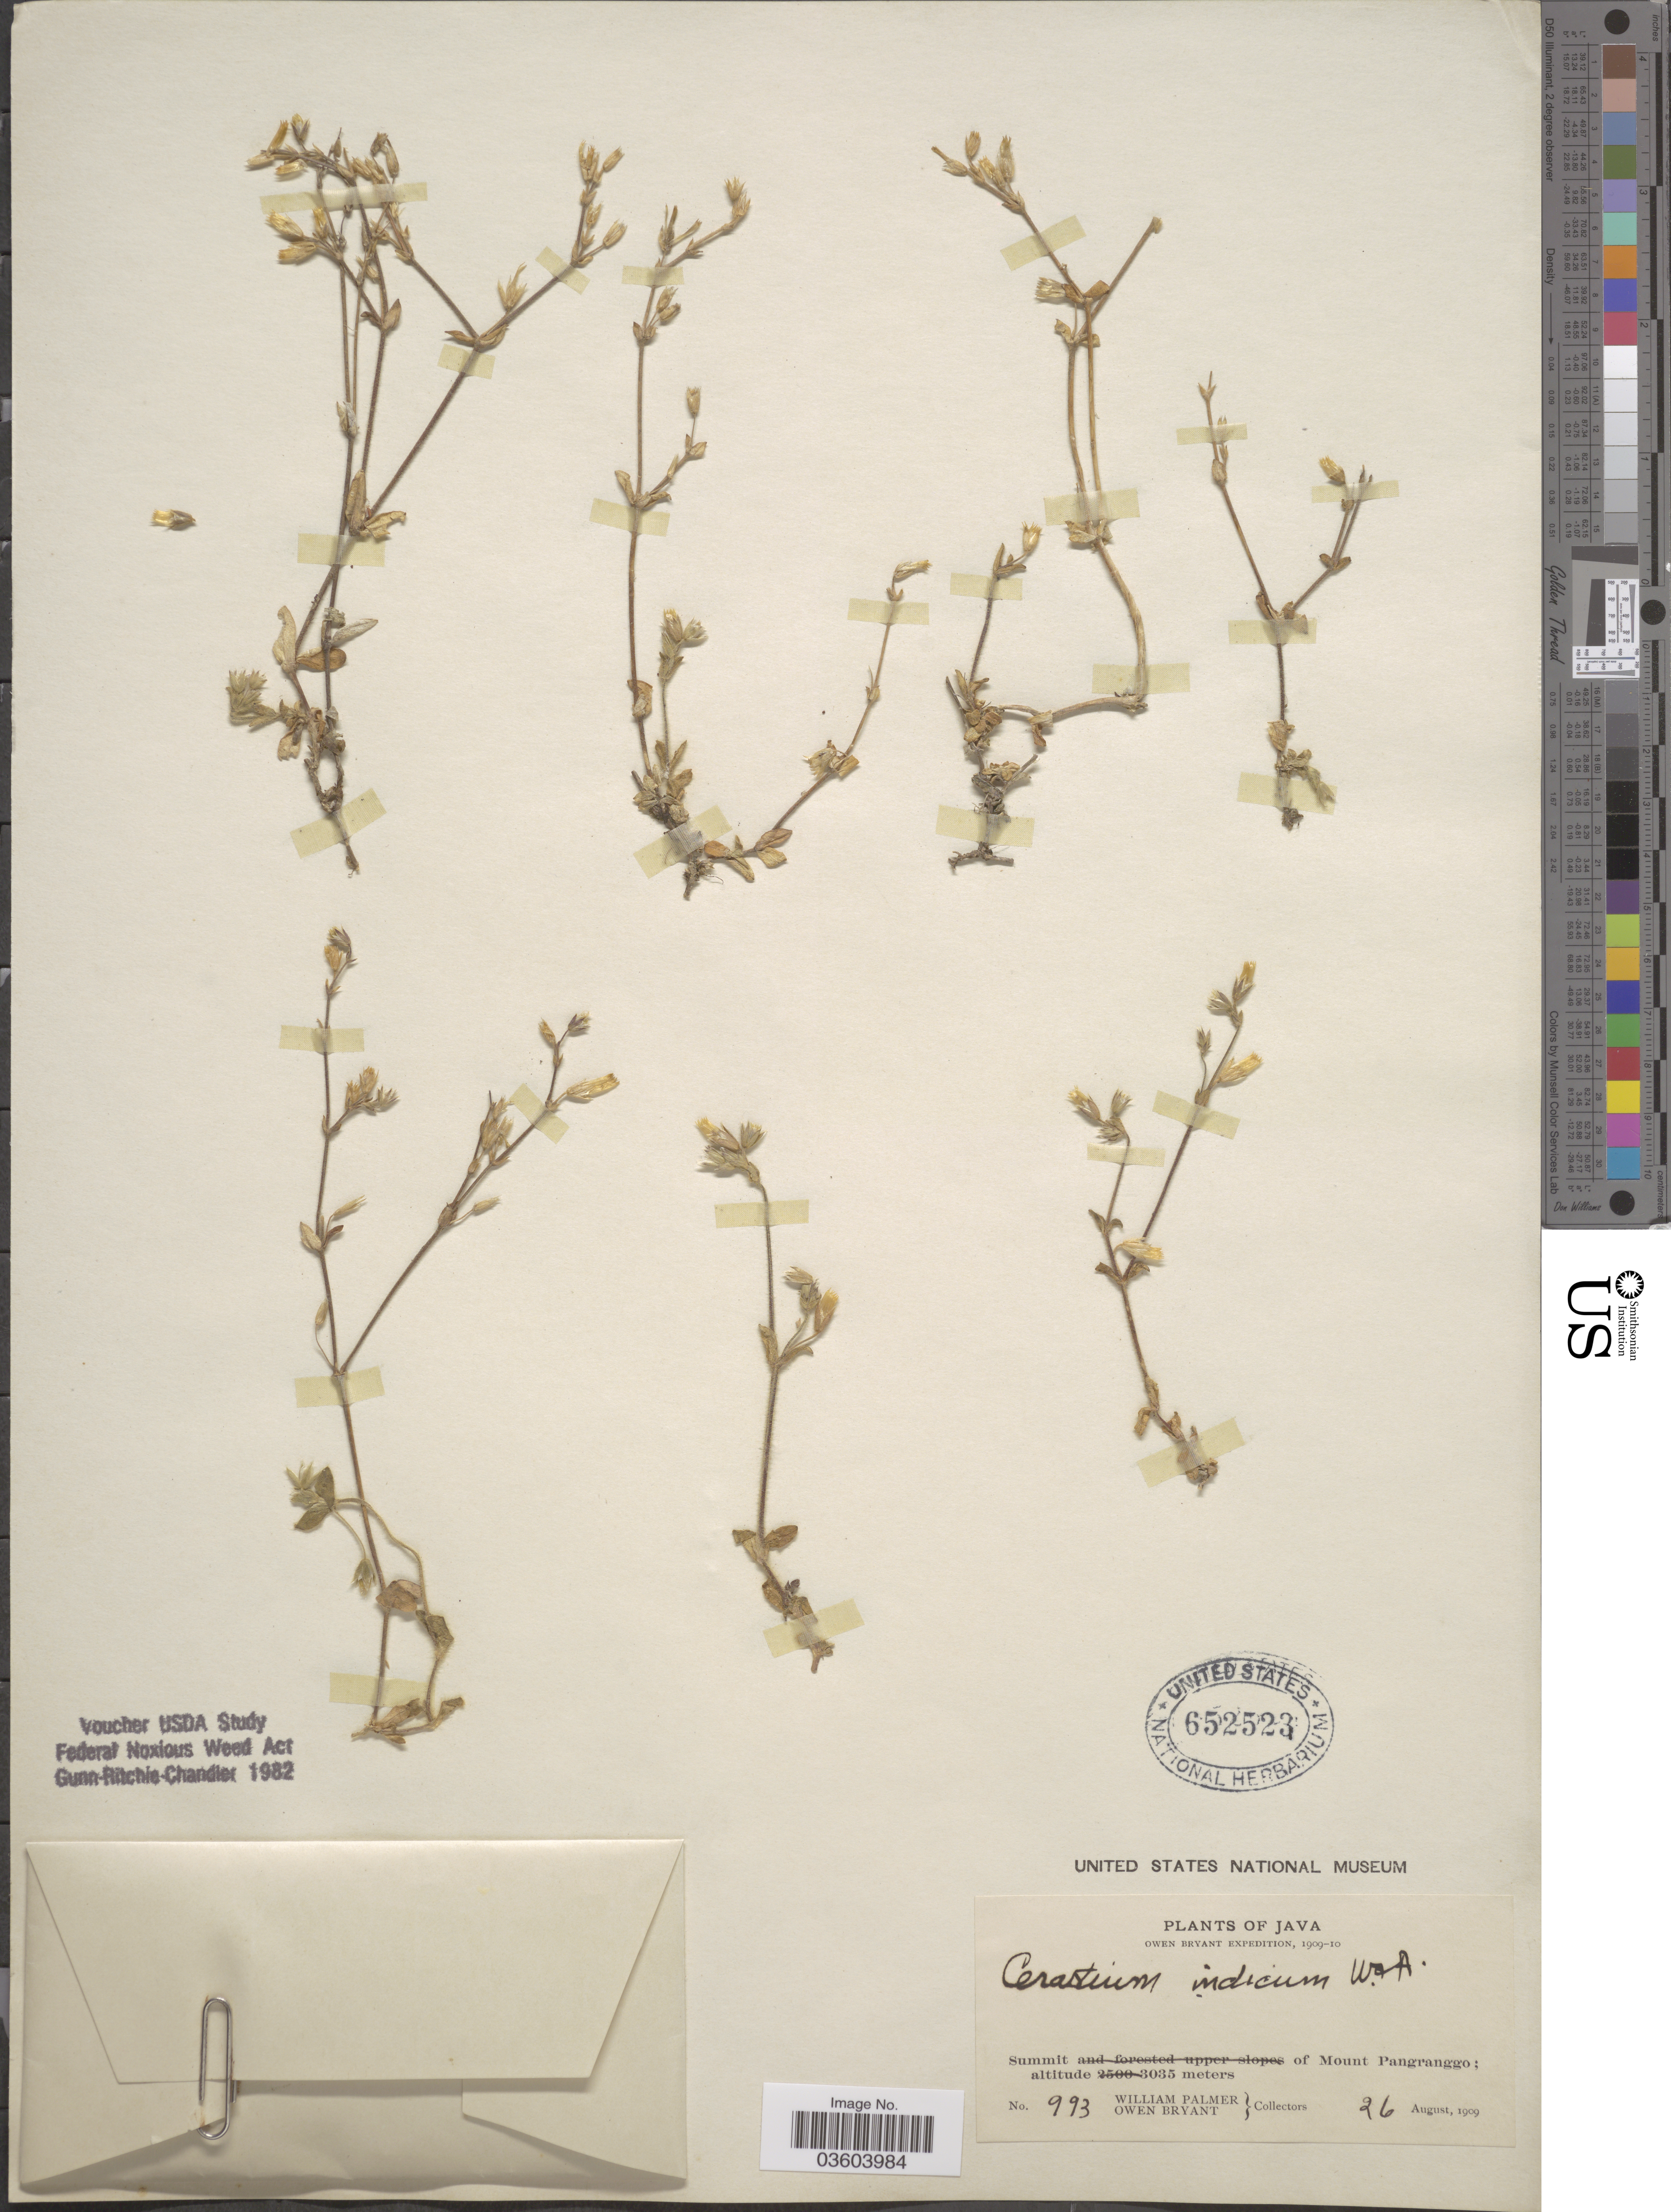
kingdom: Plantae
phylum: Tracheophyta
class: Magnoliopsida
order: Caryophyllales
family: Caryophyllaceae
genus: Cerastium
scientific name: Cerastium indicum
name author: Wight & Arn.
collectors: W. Palmer & O. Bryant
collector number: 993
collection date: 1909-08-26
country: Indonesia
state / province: Java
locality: Summit of Mount Pangranggo.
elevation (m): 3035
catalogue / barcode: US 652523